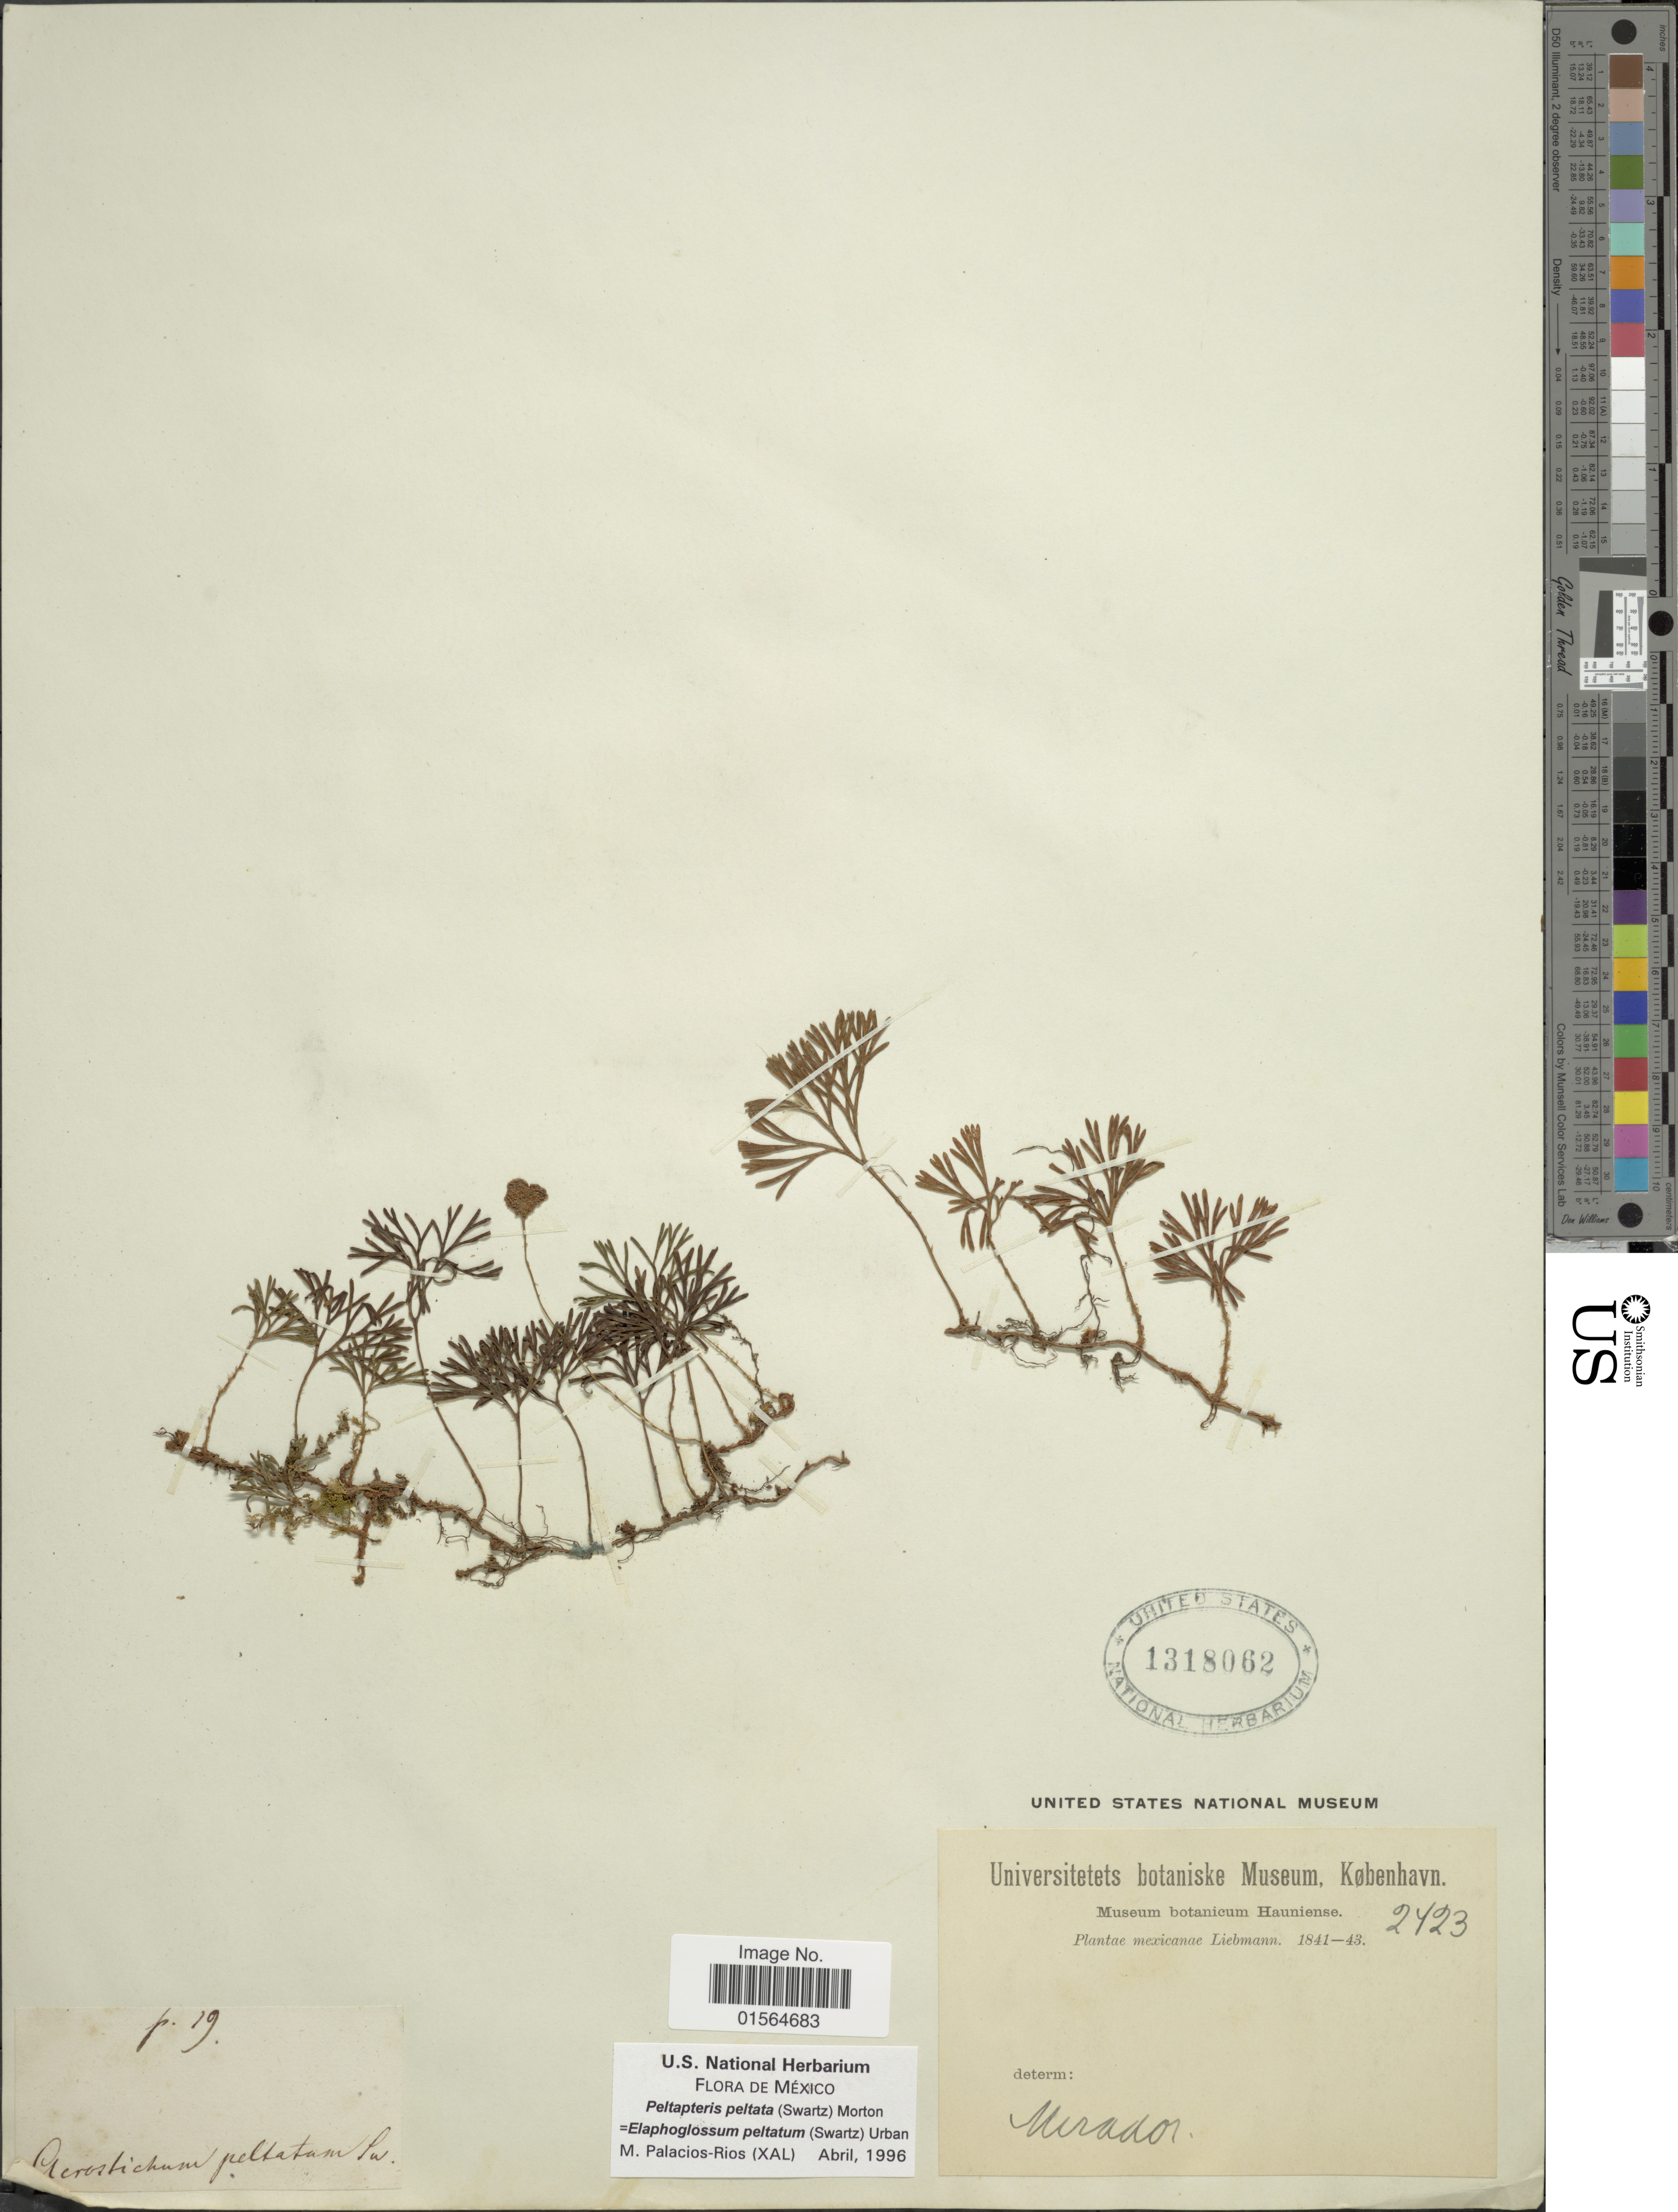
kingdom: Plantae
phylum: Tracheophyta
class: Polypodiopsida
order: Polypodiales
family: Dryopteridaceae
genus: Elaphoglossum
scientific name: Elaphoglossum peltatum f. peltatum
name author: (Sw.) Urb.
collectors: Liebmann, --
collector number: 2423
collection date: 1841/1843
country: Mexico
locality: Mirador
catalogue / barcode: US 1318062